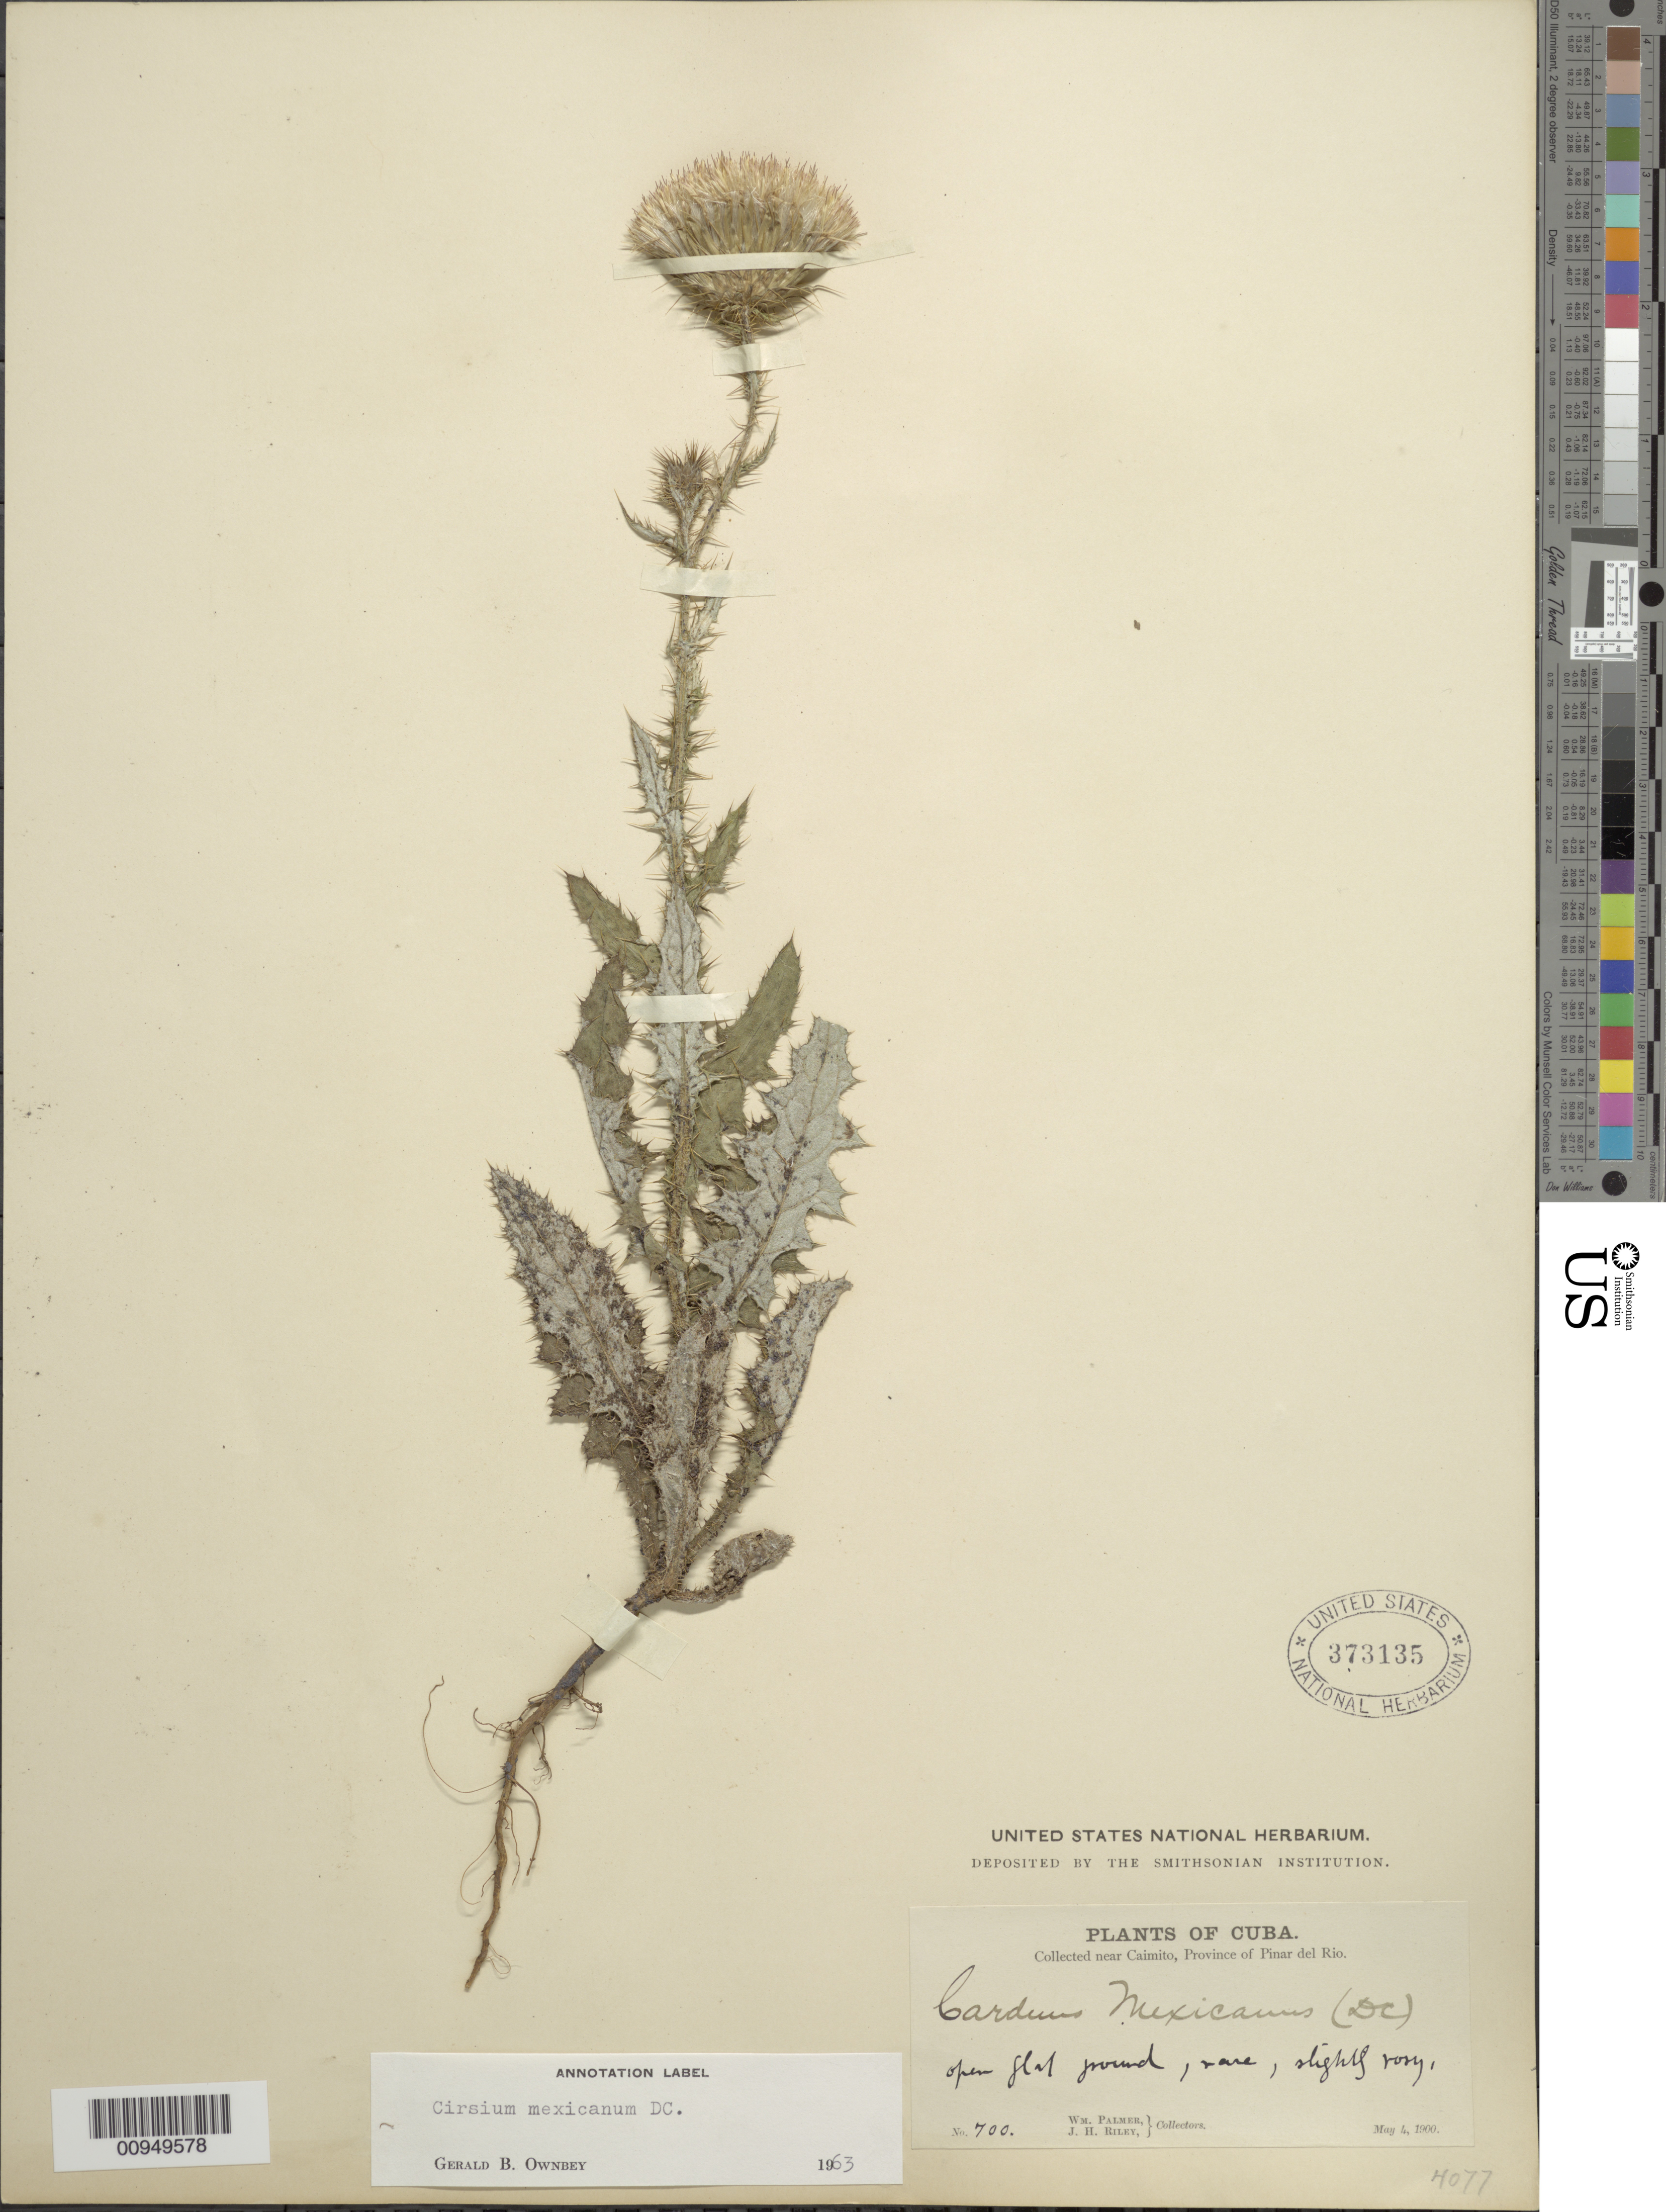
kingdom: Plantae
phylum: Tracheophyta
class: Magnoliopsida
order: Asterales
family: Asteraceae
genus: Cirsium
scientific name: Cirsium mexicanum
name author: DC.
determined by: Ownbey, G. B.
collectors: W. Palmer & J. H. Riley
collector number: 700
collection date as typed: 04 May 1900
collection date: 1900-05-04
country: Cuba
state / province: Pinar del Rio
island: Cuba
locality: Near Caimito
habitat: Open flat ground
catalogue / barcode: US 373135